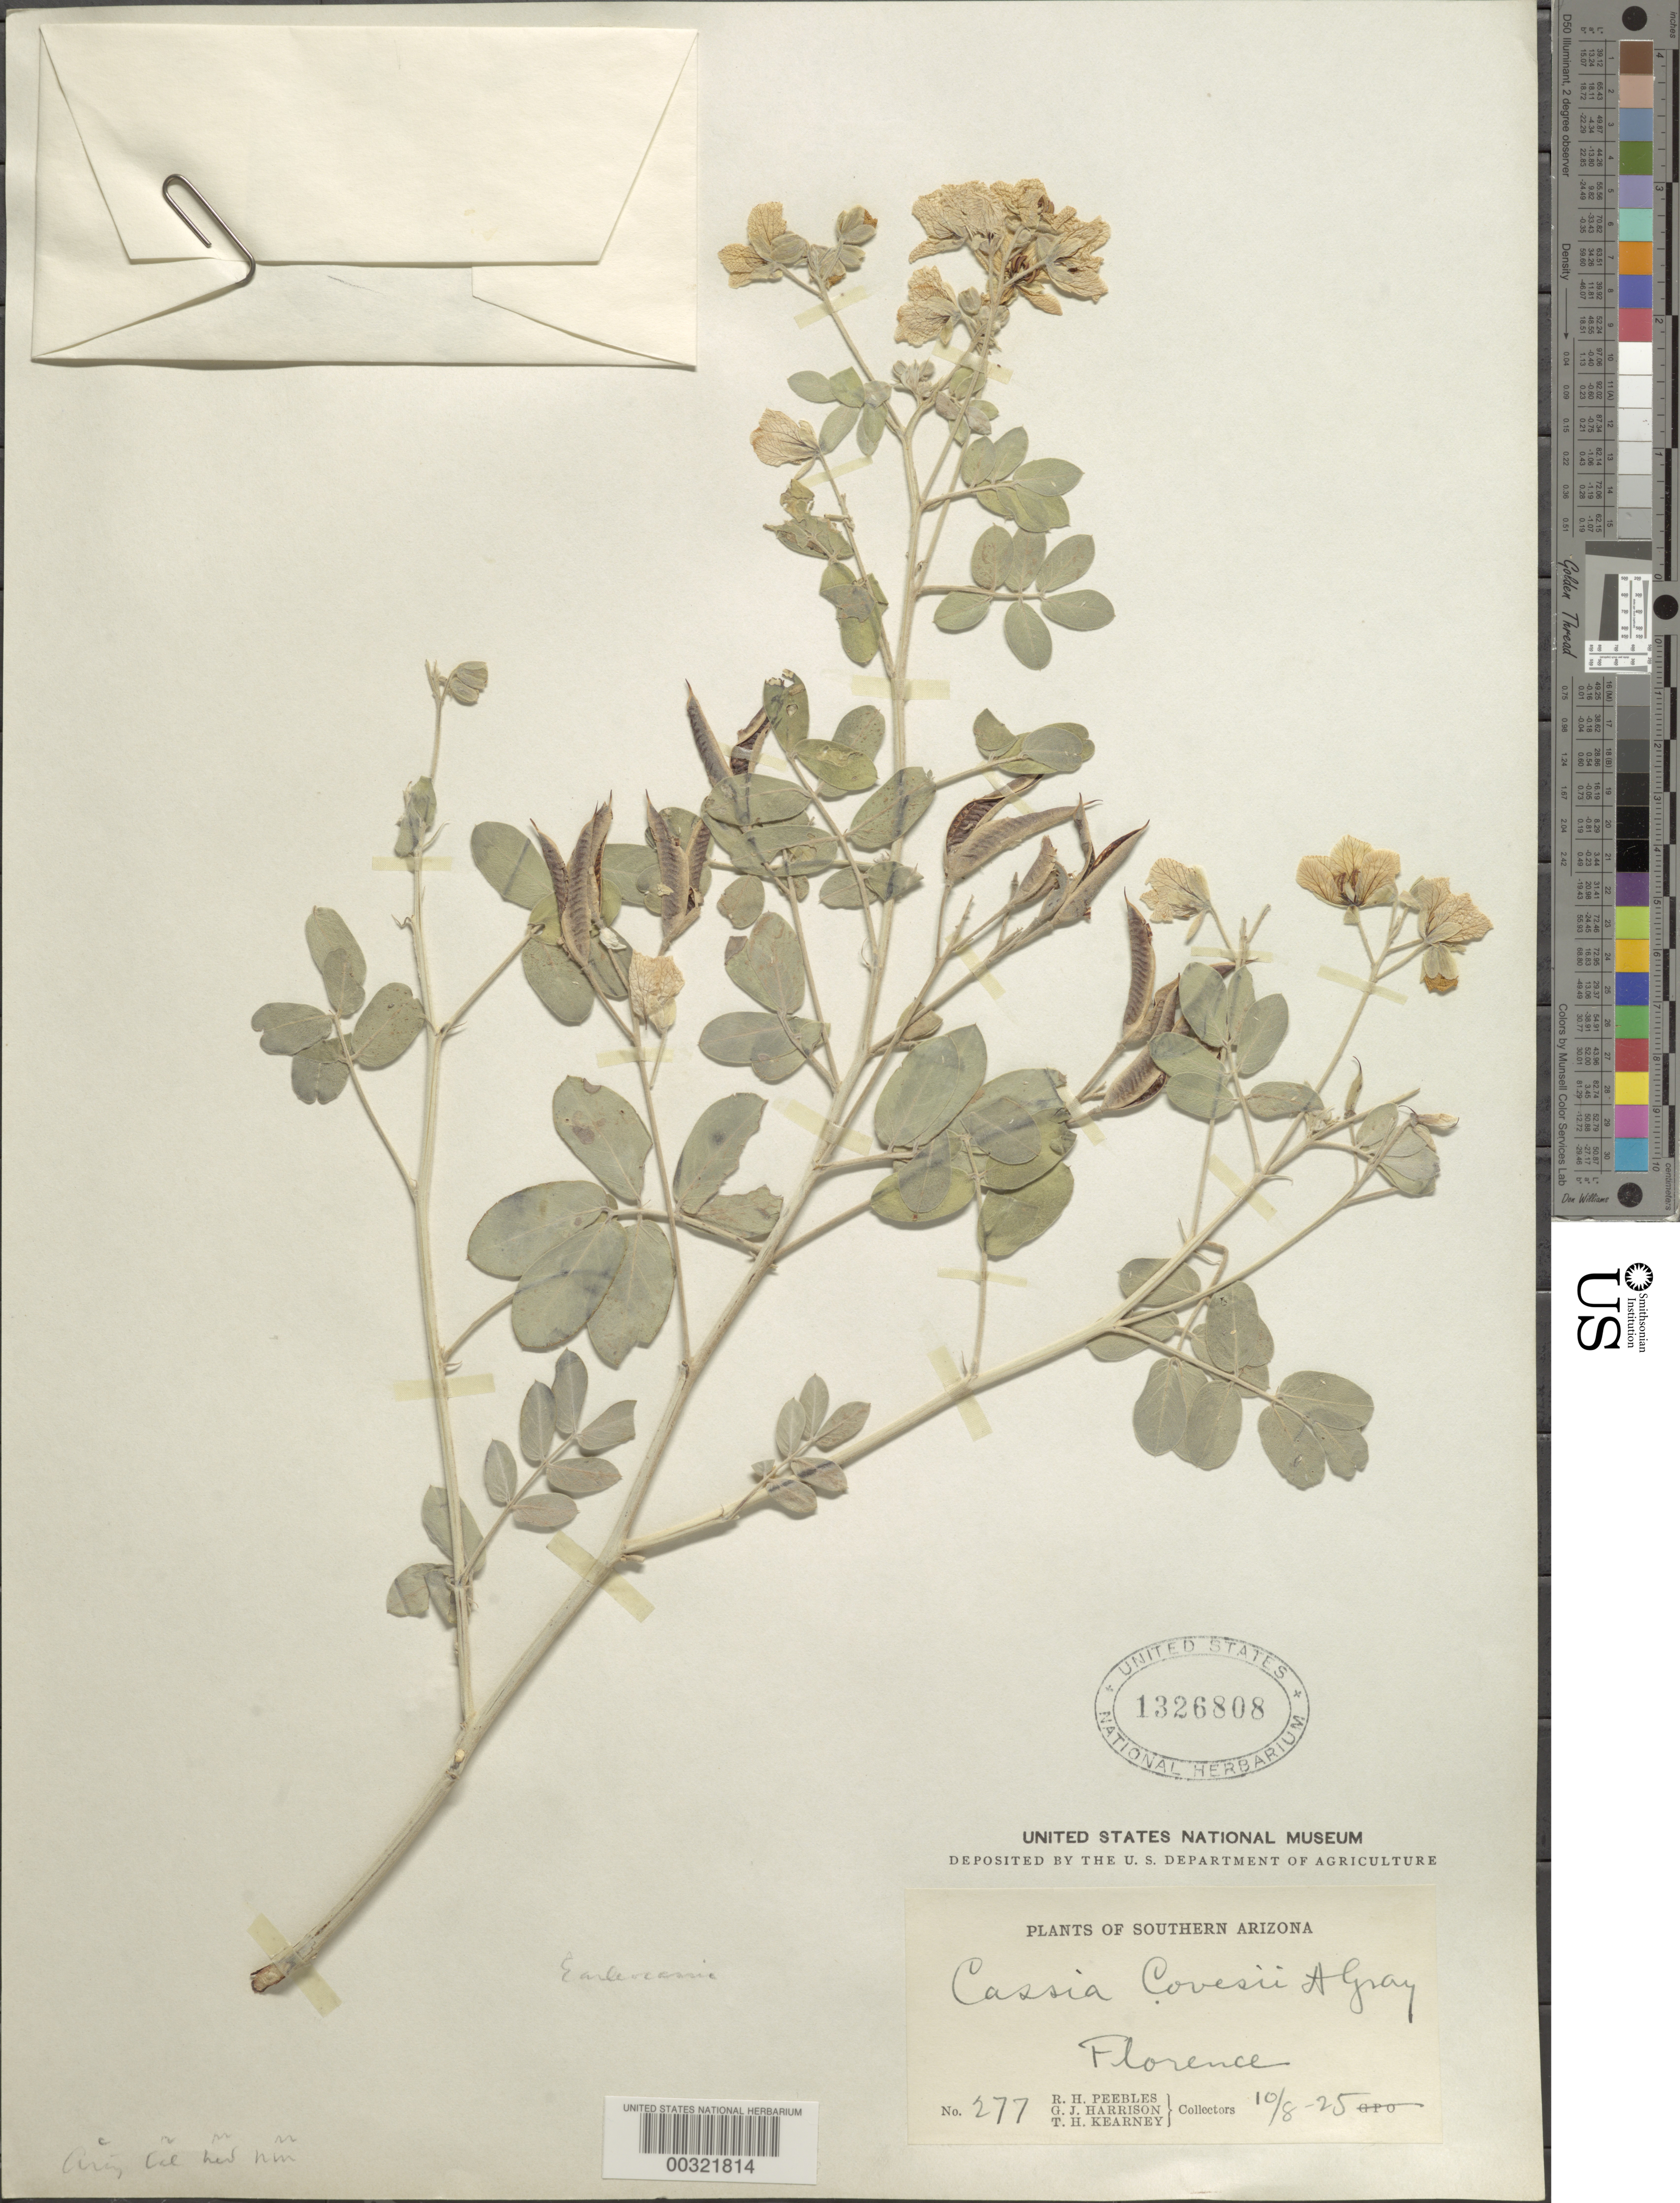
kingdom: Plantae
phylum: Tracheophyta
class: Magnoliopsida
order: Fabales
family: Fabaceae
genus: Senna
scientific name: Senna covesii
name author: (A. Gray) H.S. Irwin & Barneby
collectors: R. H. Peebles, G. J. Harrison & T. H. Kearney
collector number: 277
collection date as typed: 10 Aug 1925 or 08 Oct 1925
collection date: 1925-08-10 or 1925-10-08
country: United States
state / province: Arizona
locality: Florence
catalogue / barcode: US 1326808